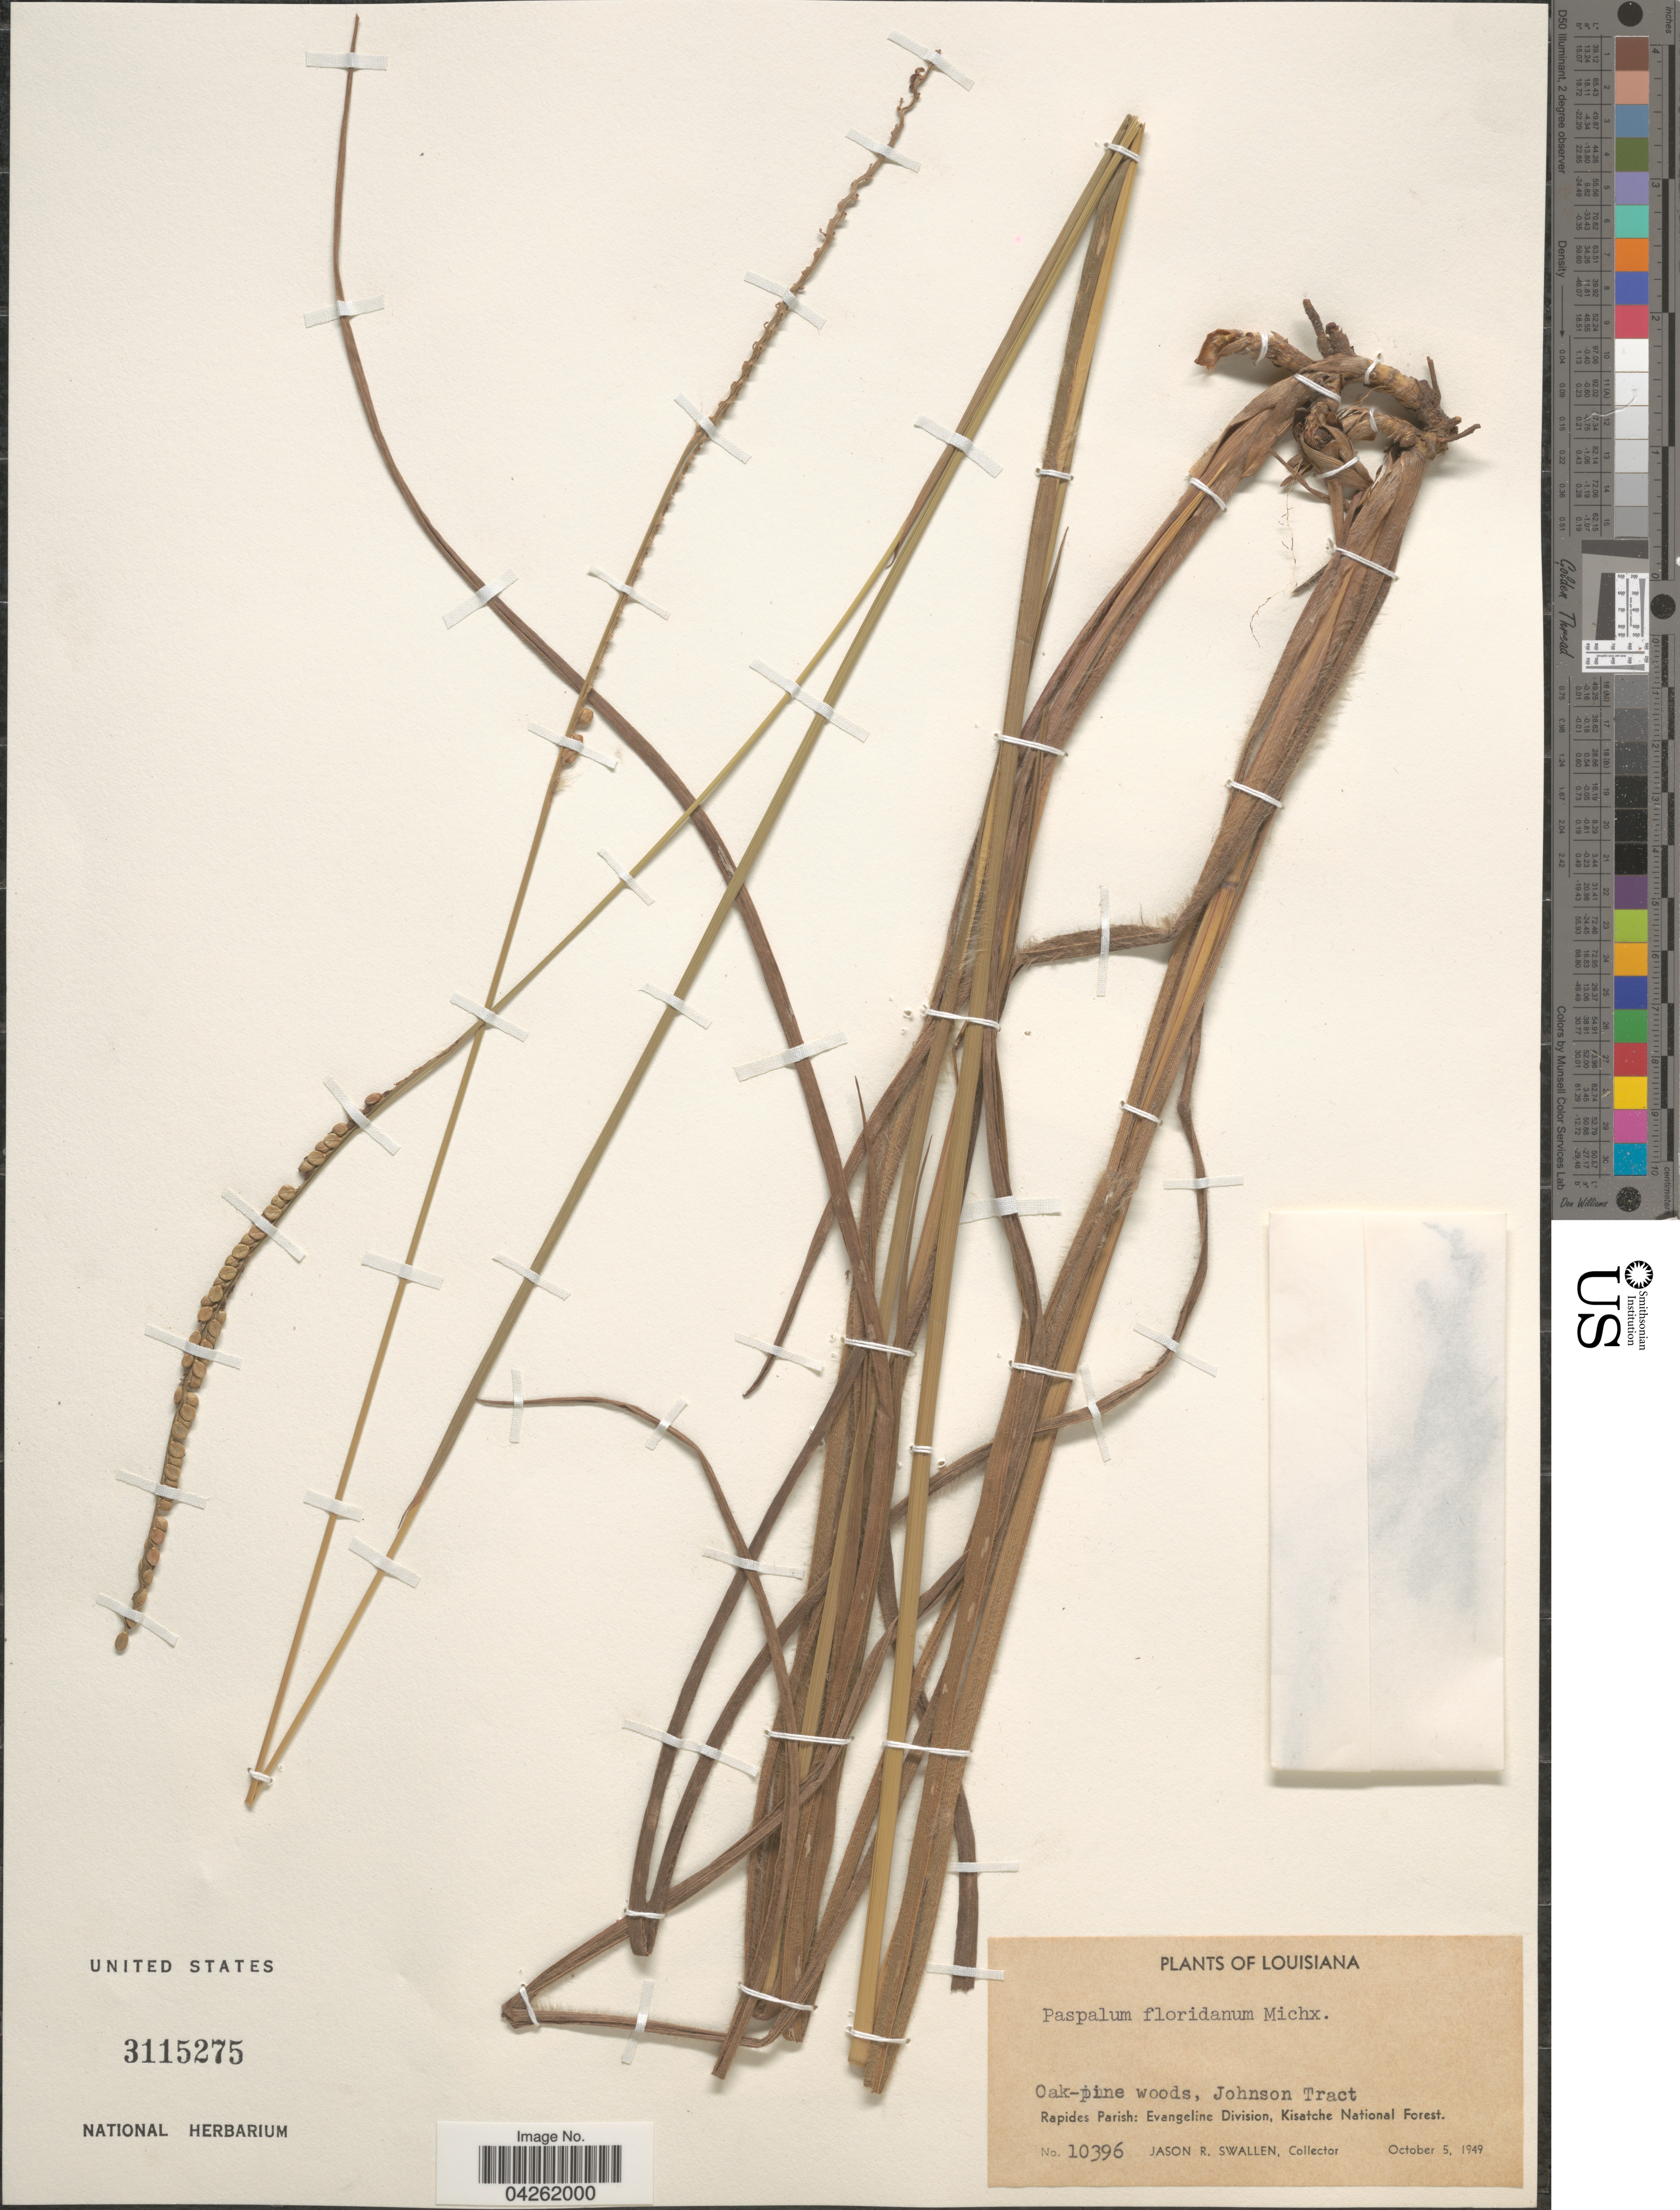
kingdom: Plantae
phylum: Tracheophyta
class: Liliopsida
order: Poales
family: Poaceae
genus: Paspalum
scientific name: Paspalum floridanum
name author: Michx.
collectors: J. R. Swallen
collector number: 10396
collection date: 1949-10-05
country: United States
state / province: Louisiana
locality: Johnson Tract. Rapides Parish: Evangeline Division, Kisatche National Forest.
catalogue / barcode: US 3115275